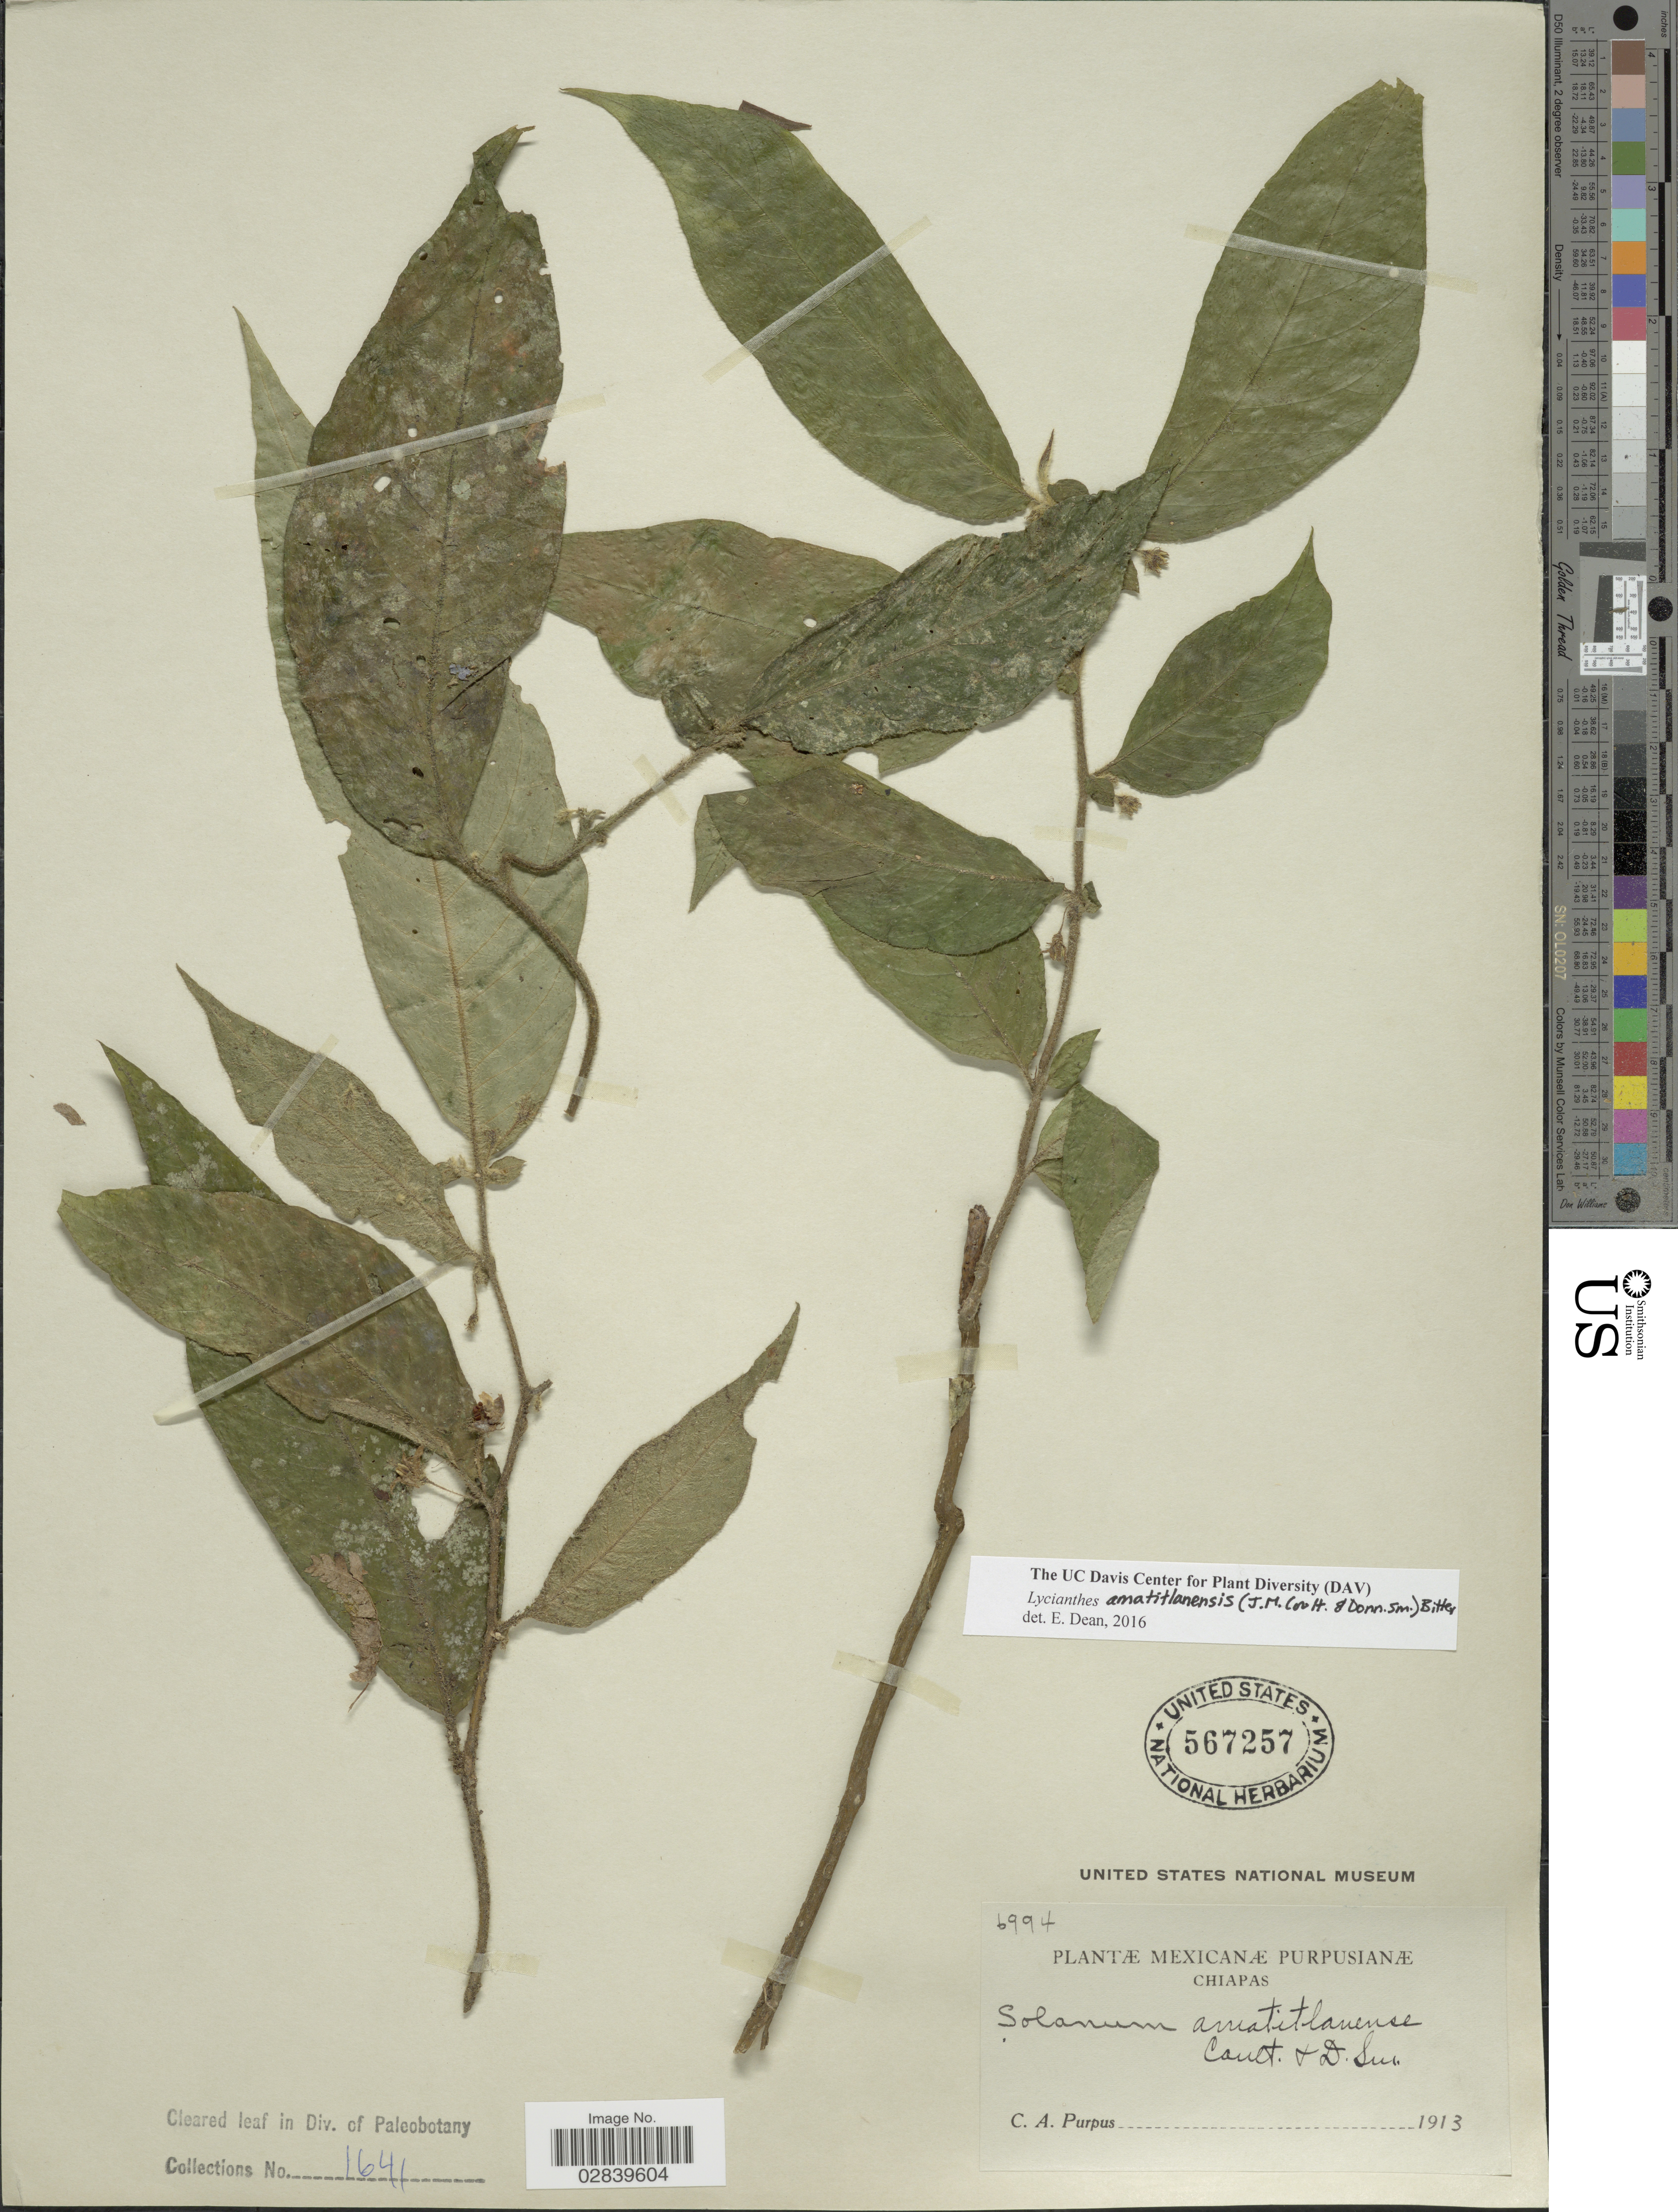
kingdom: Plantae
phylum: Tracheophyta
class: Magnoliopsida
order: Solanales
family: Solanaceae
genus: Lycianthes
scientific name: Lycianthes amatitlanensis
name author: (J.M. Coult. & Donn. Sm.) Bitter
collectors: C. A. Purpus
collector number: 6994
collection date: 1913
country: Mexico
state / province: Chiapas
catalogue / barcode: US 567257